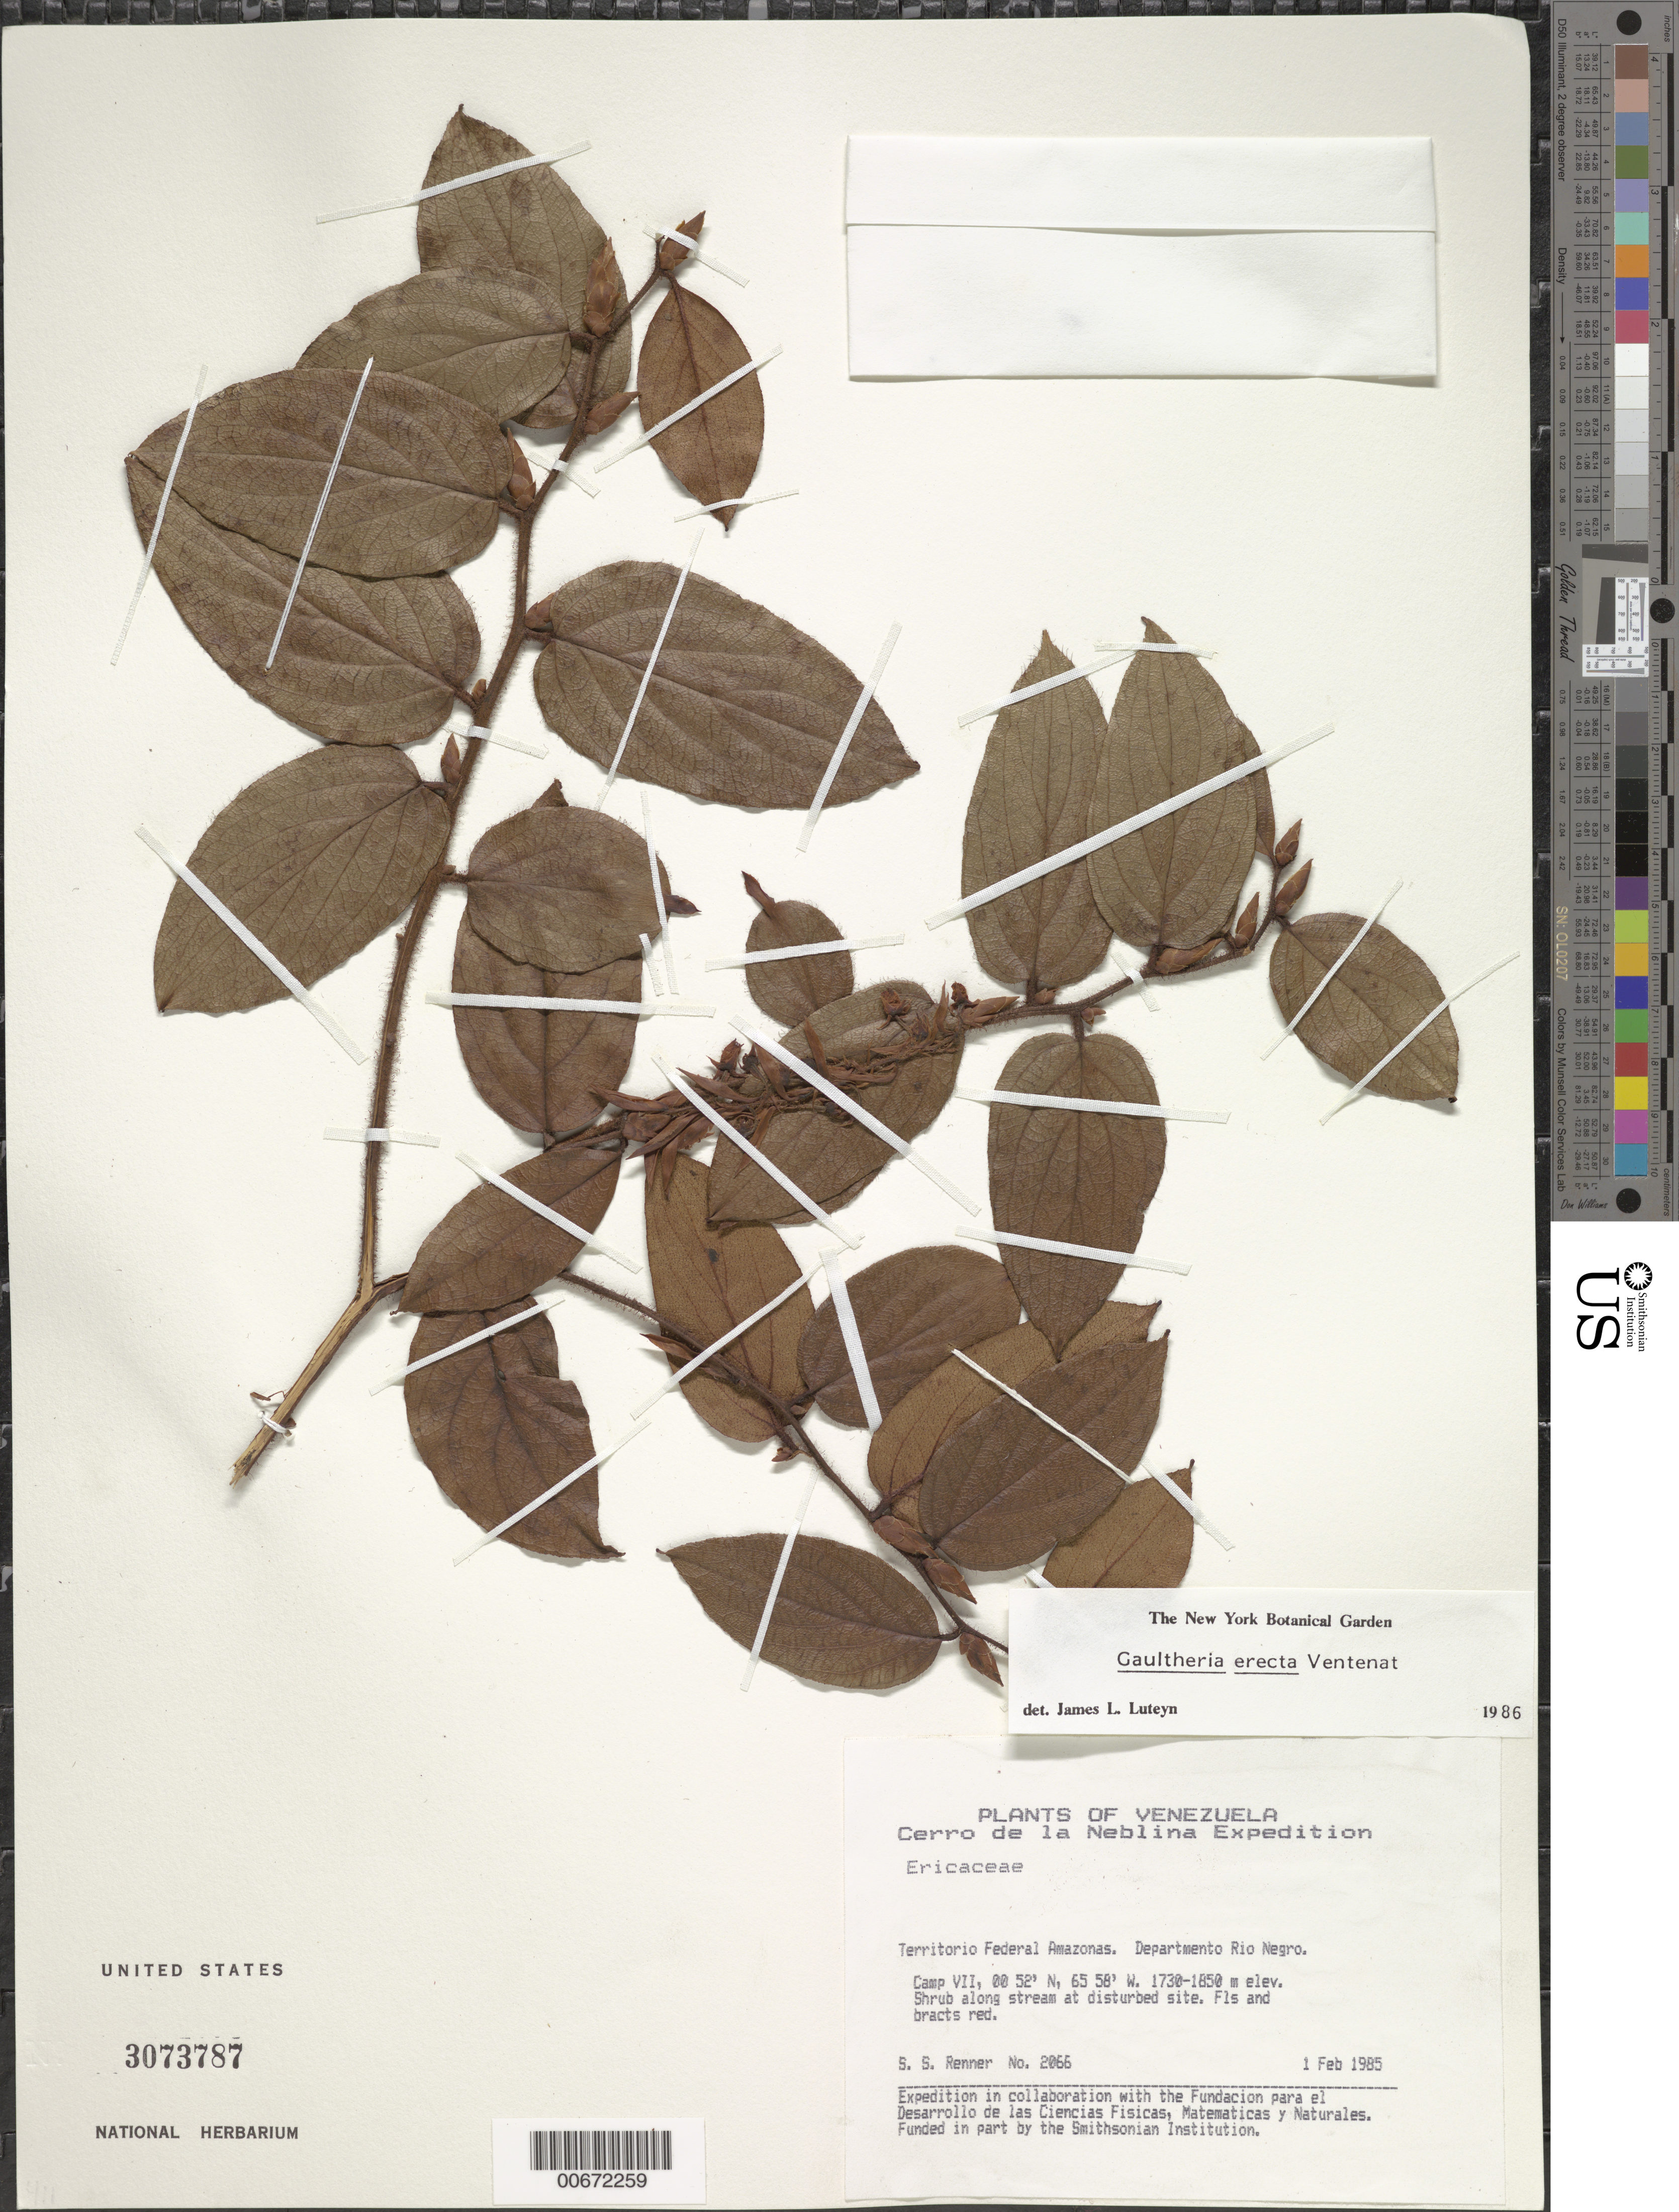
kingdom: Plantae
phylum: Tracheophyta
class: Magnoliopsida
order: Ericales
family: Ericaceae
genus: Gaultheria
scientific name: Gaultheria erecta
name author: Vent.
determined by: Luteyn, J. L.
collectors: S. S. Renner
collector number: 2066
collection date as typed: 1-Feb-85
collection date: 1985-02-01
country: Venezuela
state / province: Amazonas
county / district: Río Negro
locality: Cerro de la Neblina, Camp VII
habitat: Along stream at disturbed site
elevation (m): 1730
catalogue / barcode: US 3073787